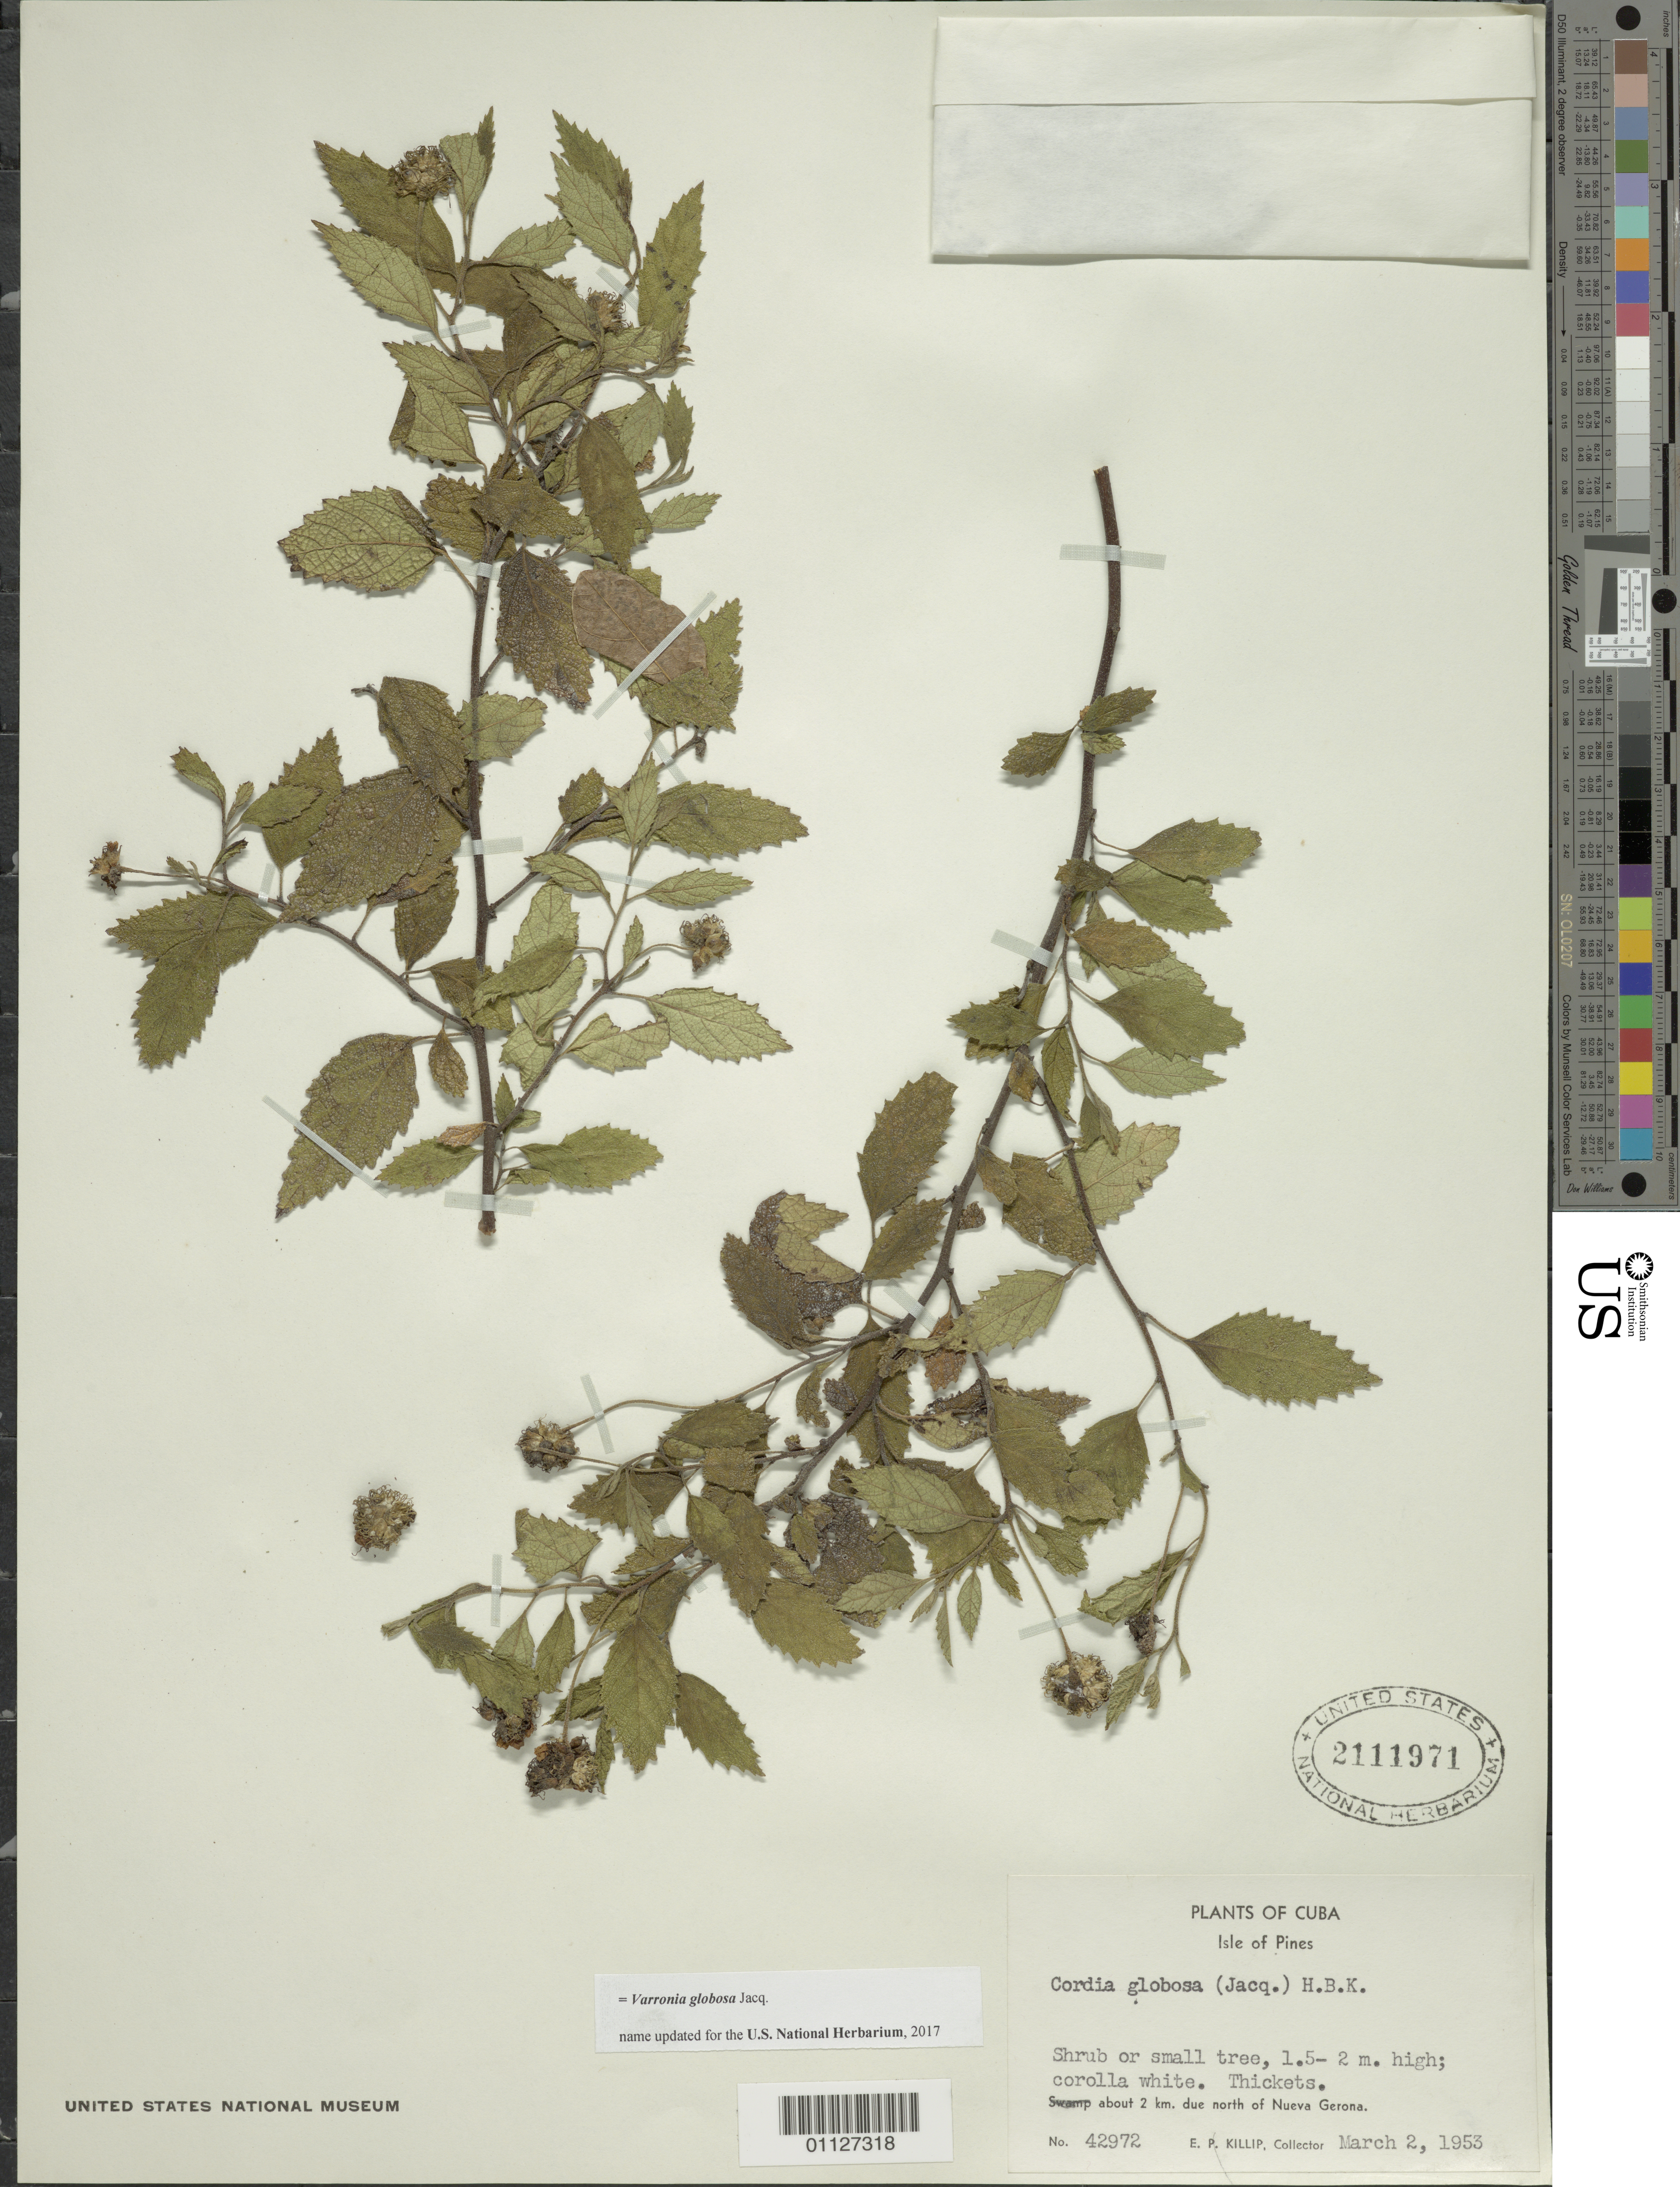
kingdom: Plantae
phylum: Tracheophyta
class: Magnoliopsida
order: Boraginales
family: Cordiaceae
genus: Varronia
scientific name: Varronia globosa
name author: Jacq.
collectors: E. P. Killip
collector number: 42972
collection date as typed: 02 Mar 1953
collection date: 1953-03-02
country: Cuba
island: Isla de la Juventud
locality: Isle of Pines, about 2 km due N of Nueva Gerona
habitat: Thickets.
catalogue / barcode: US 2111971